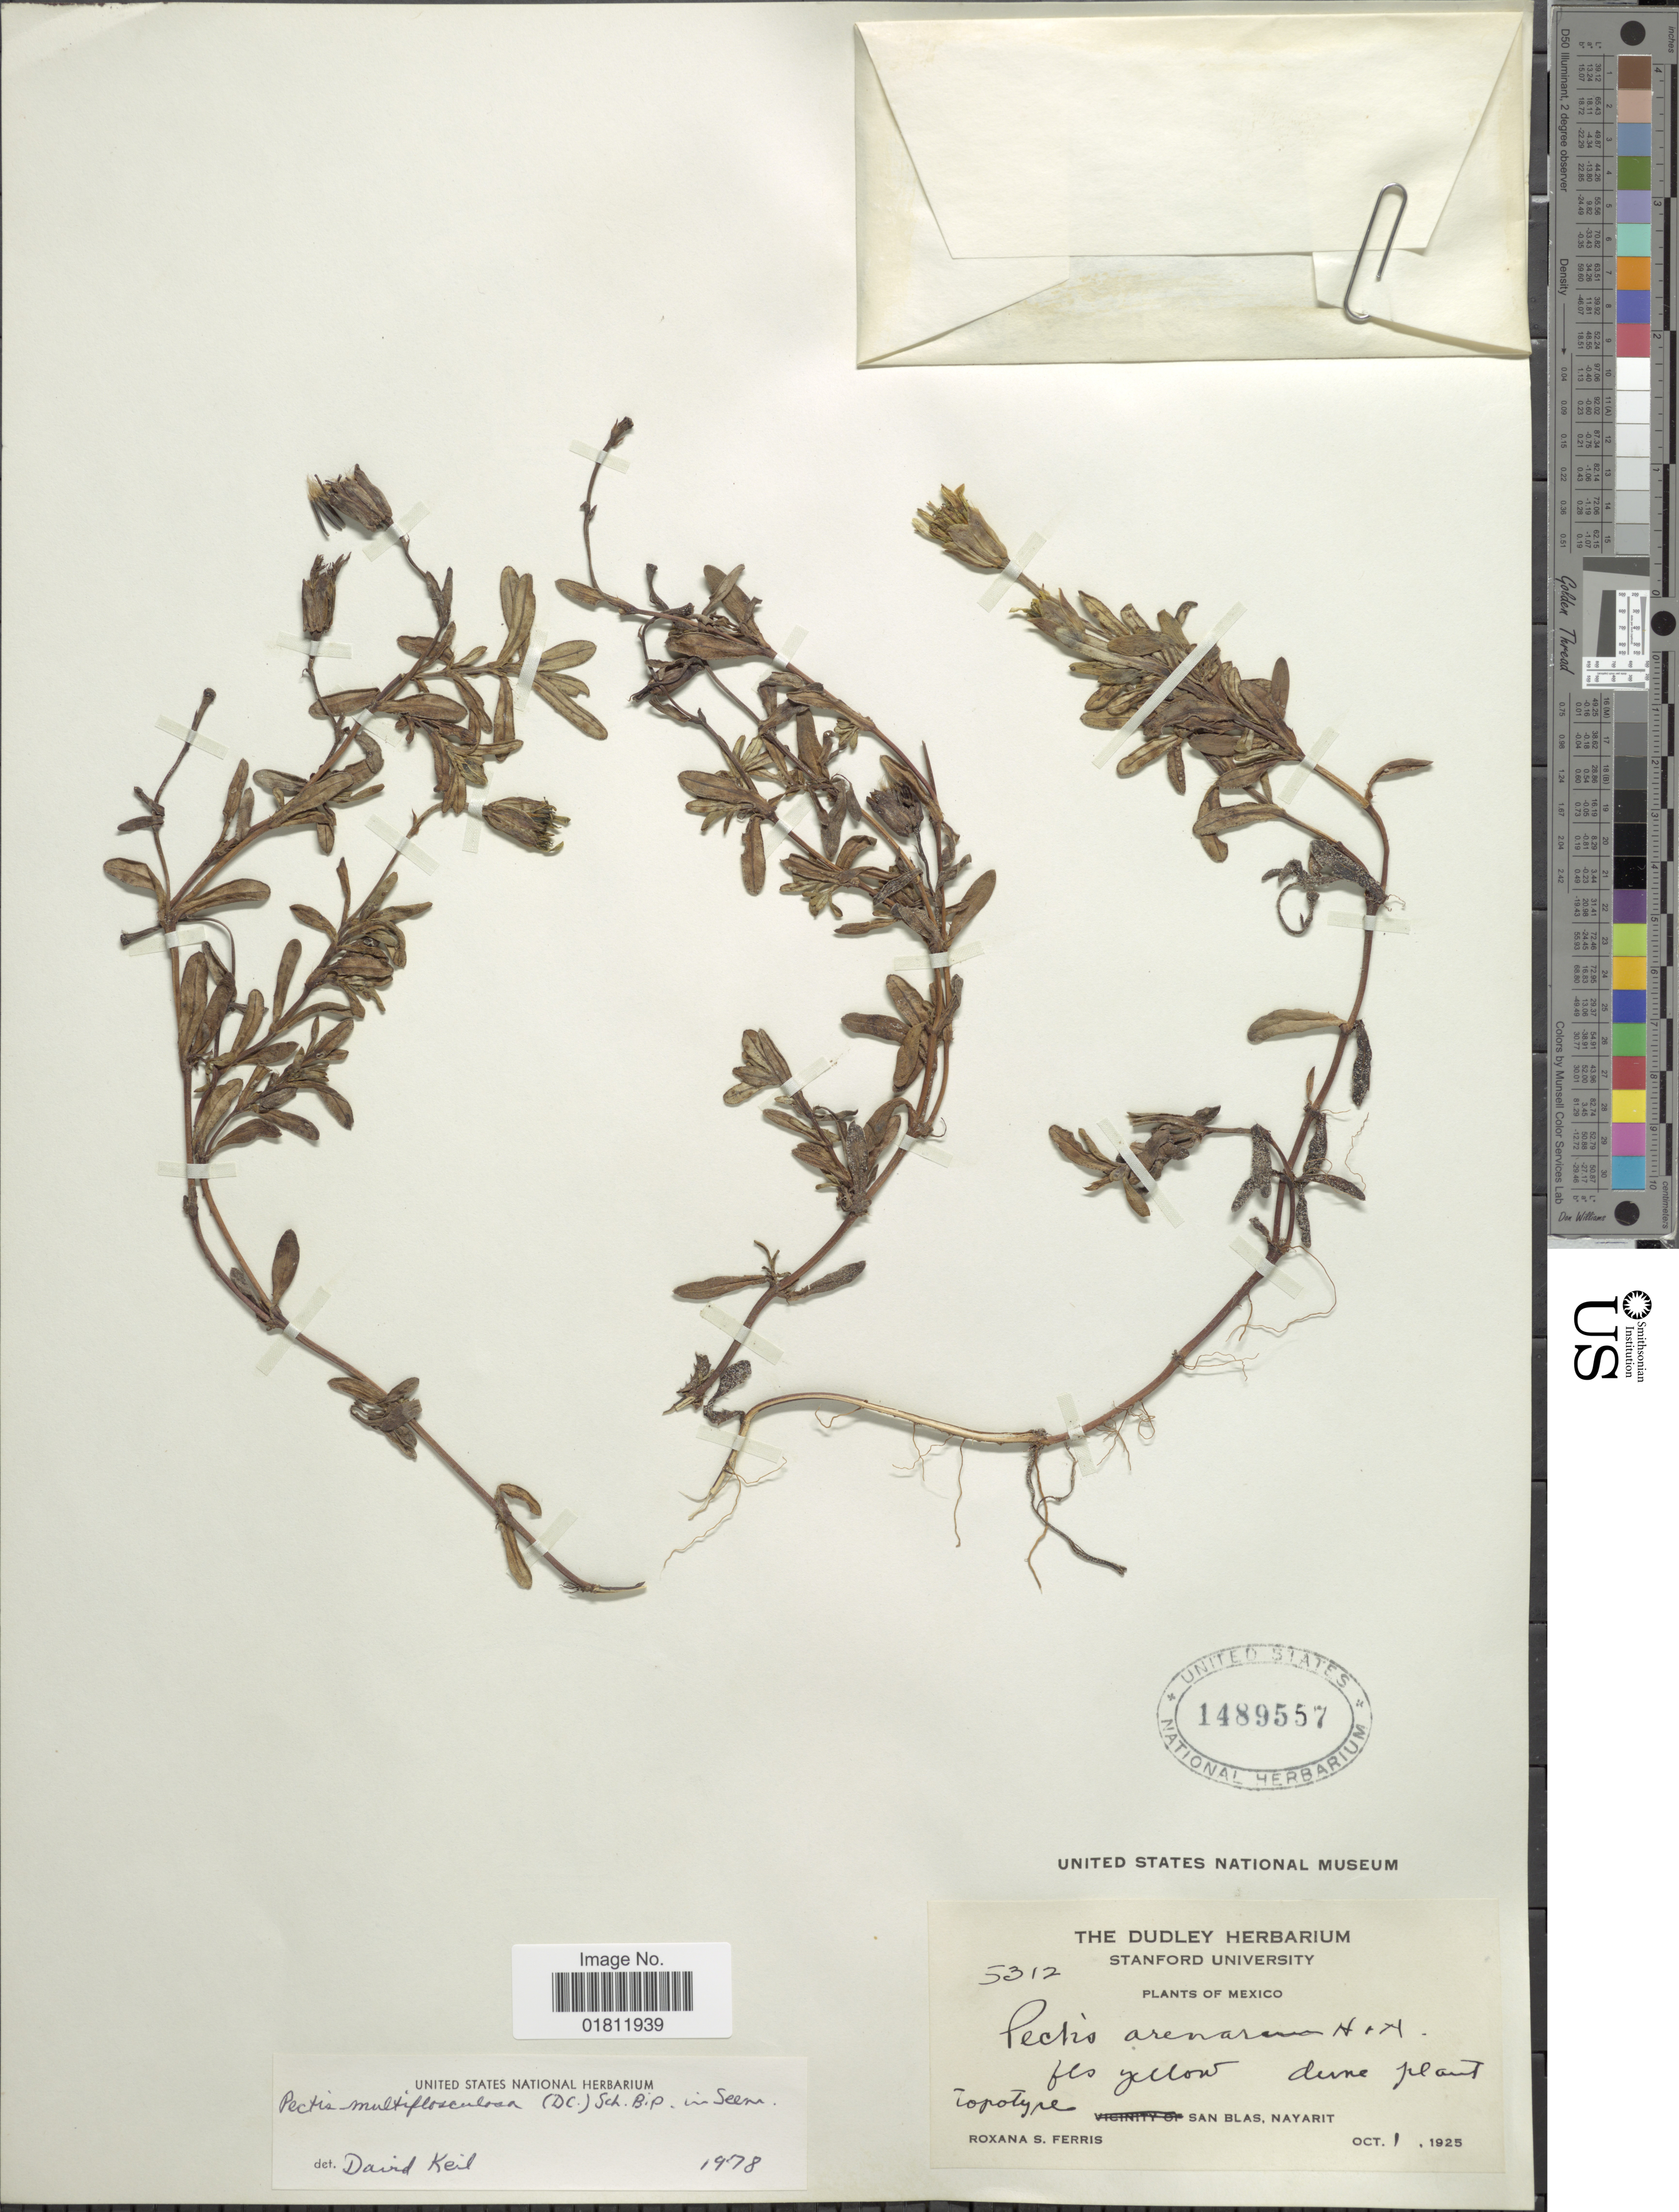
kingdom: Plantae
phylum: Tracheophyta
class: Magnoliopsida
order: Asterales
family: Asteraceae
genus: Pectis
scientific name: Pectis multiflosculosa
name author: (DC.) Sch. Bip.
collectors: R. S. Ferris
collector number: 5312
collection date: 1925-10-01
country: Mexico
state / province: Nayarit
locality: Topotype San Blas, Nayarit.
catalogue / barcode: US 1489557